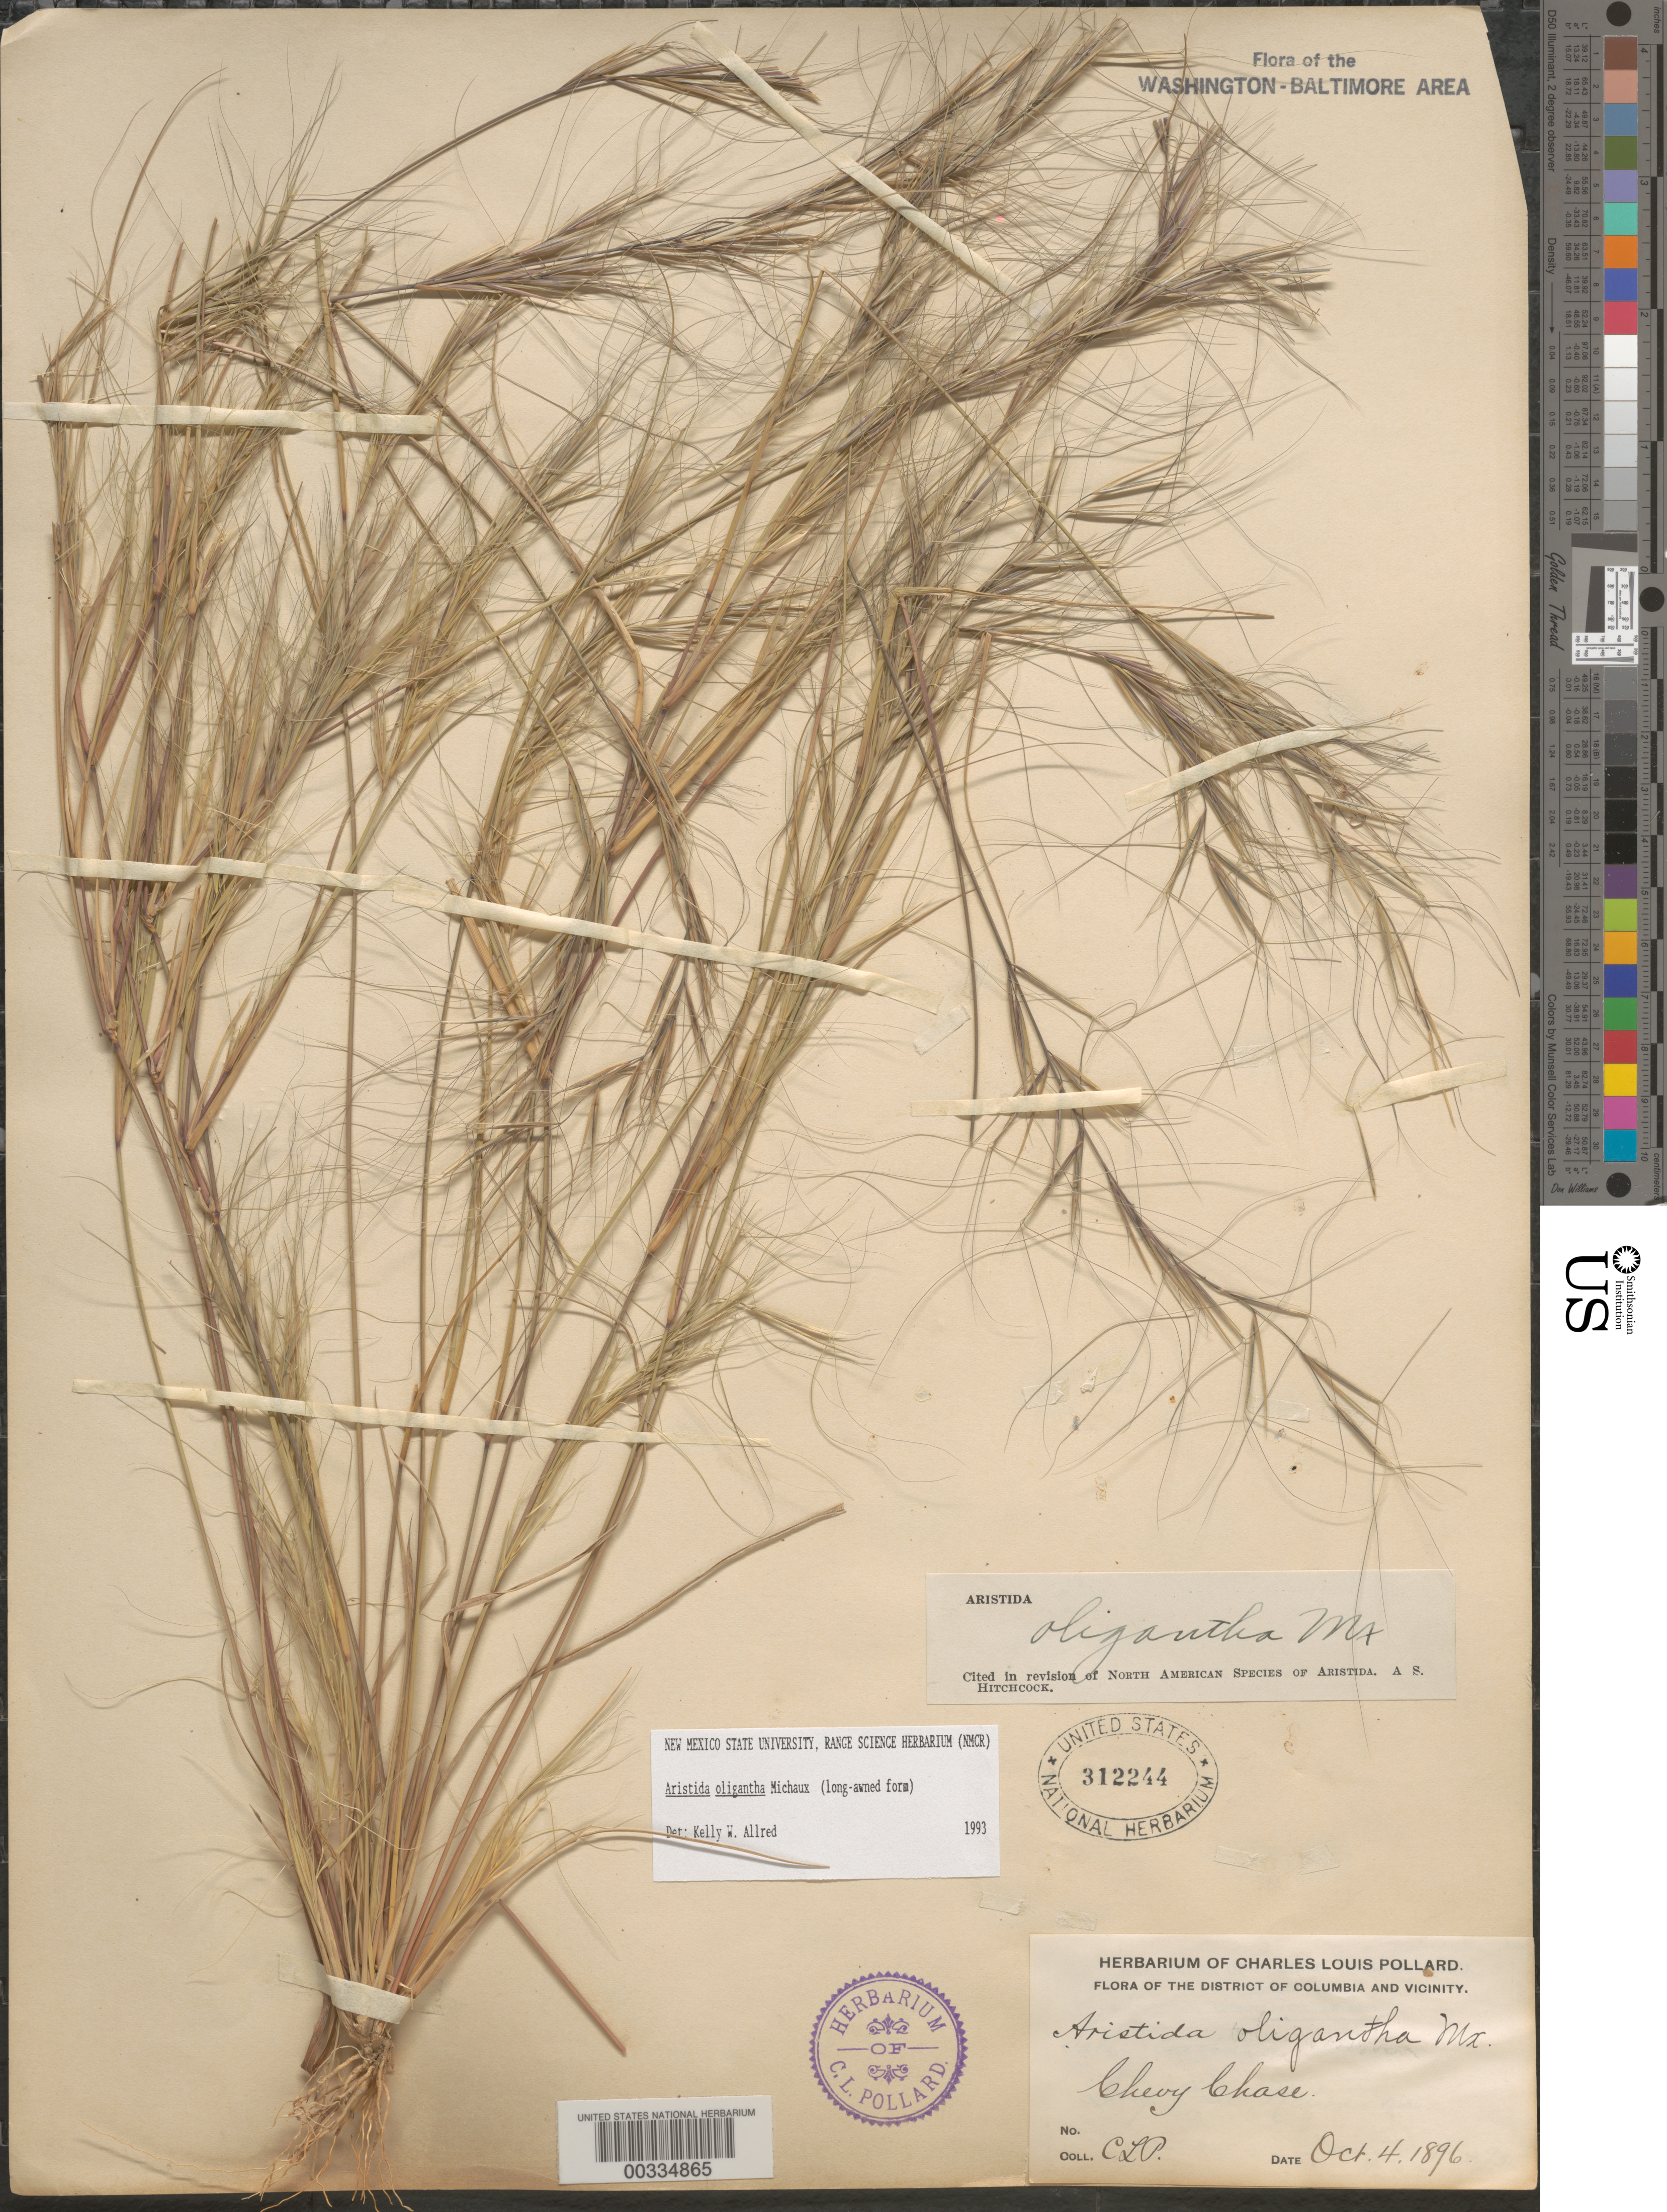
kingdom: Plantae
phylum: Tracheophyta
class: Liliopsida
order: Poales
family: Poaceae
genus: Aristida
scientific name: Aristida oligantha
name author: Michx.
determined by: Hitchcock, Albert S.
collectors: C. L. Pollard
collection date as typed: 04 Oct 1896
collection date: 1896-10-04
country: United States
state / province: District of Columbia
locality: Chevy Chase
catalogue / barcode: US 312244